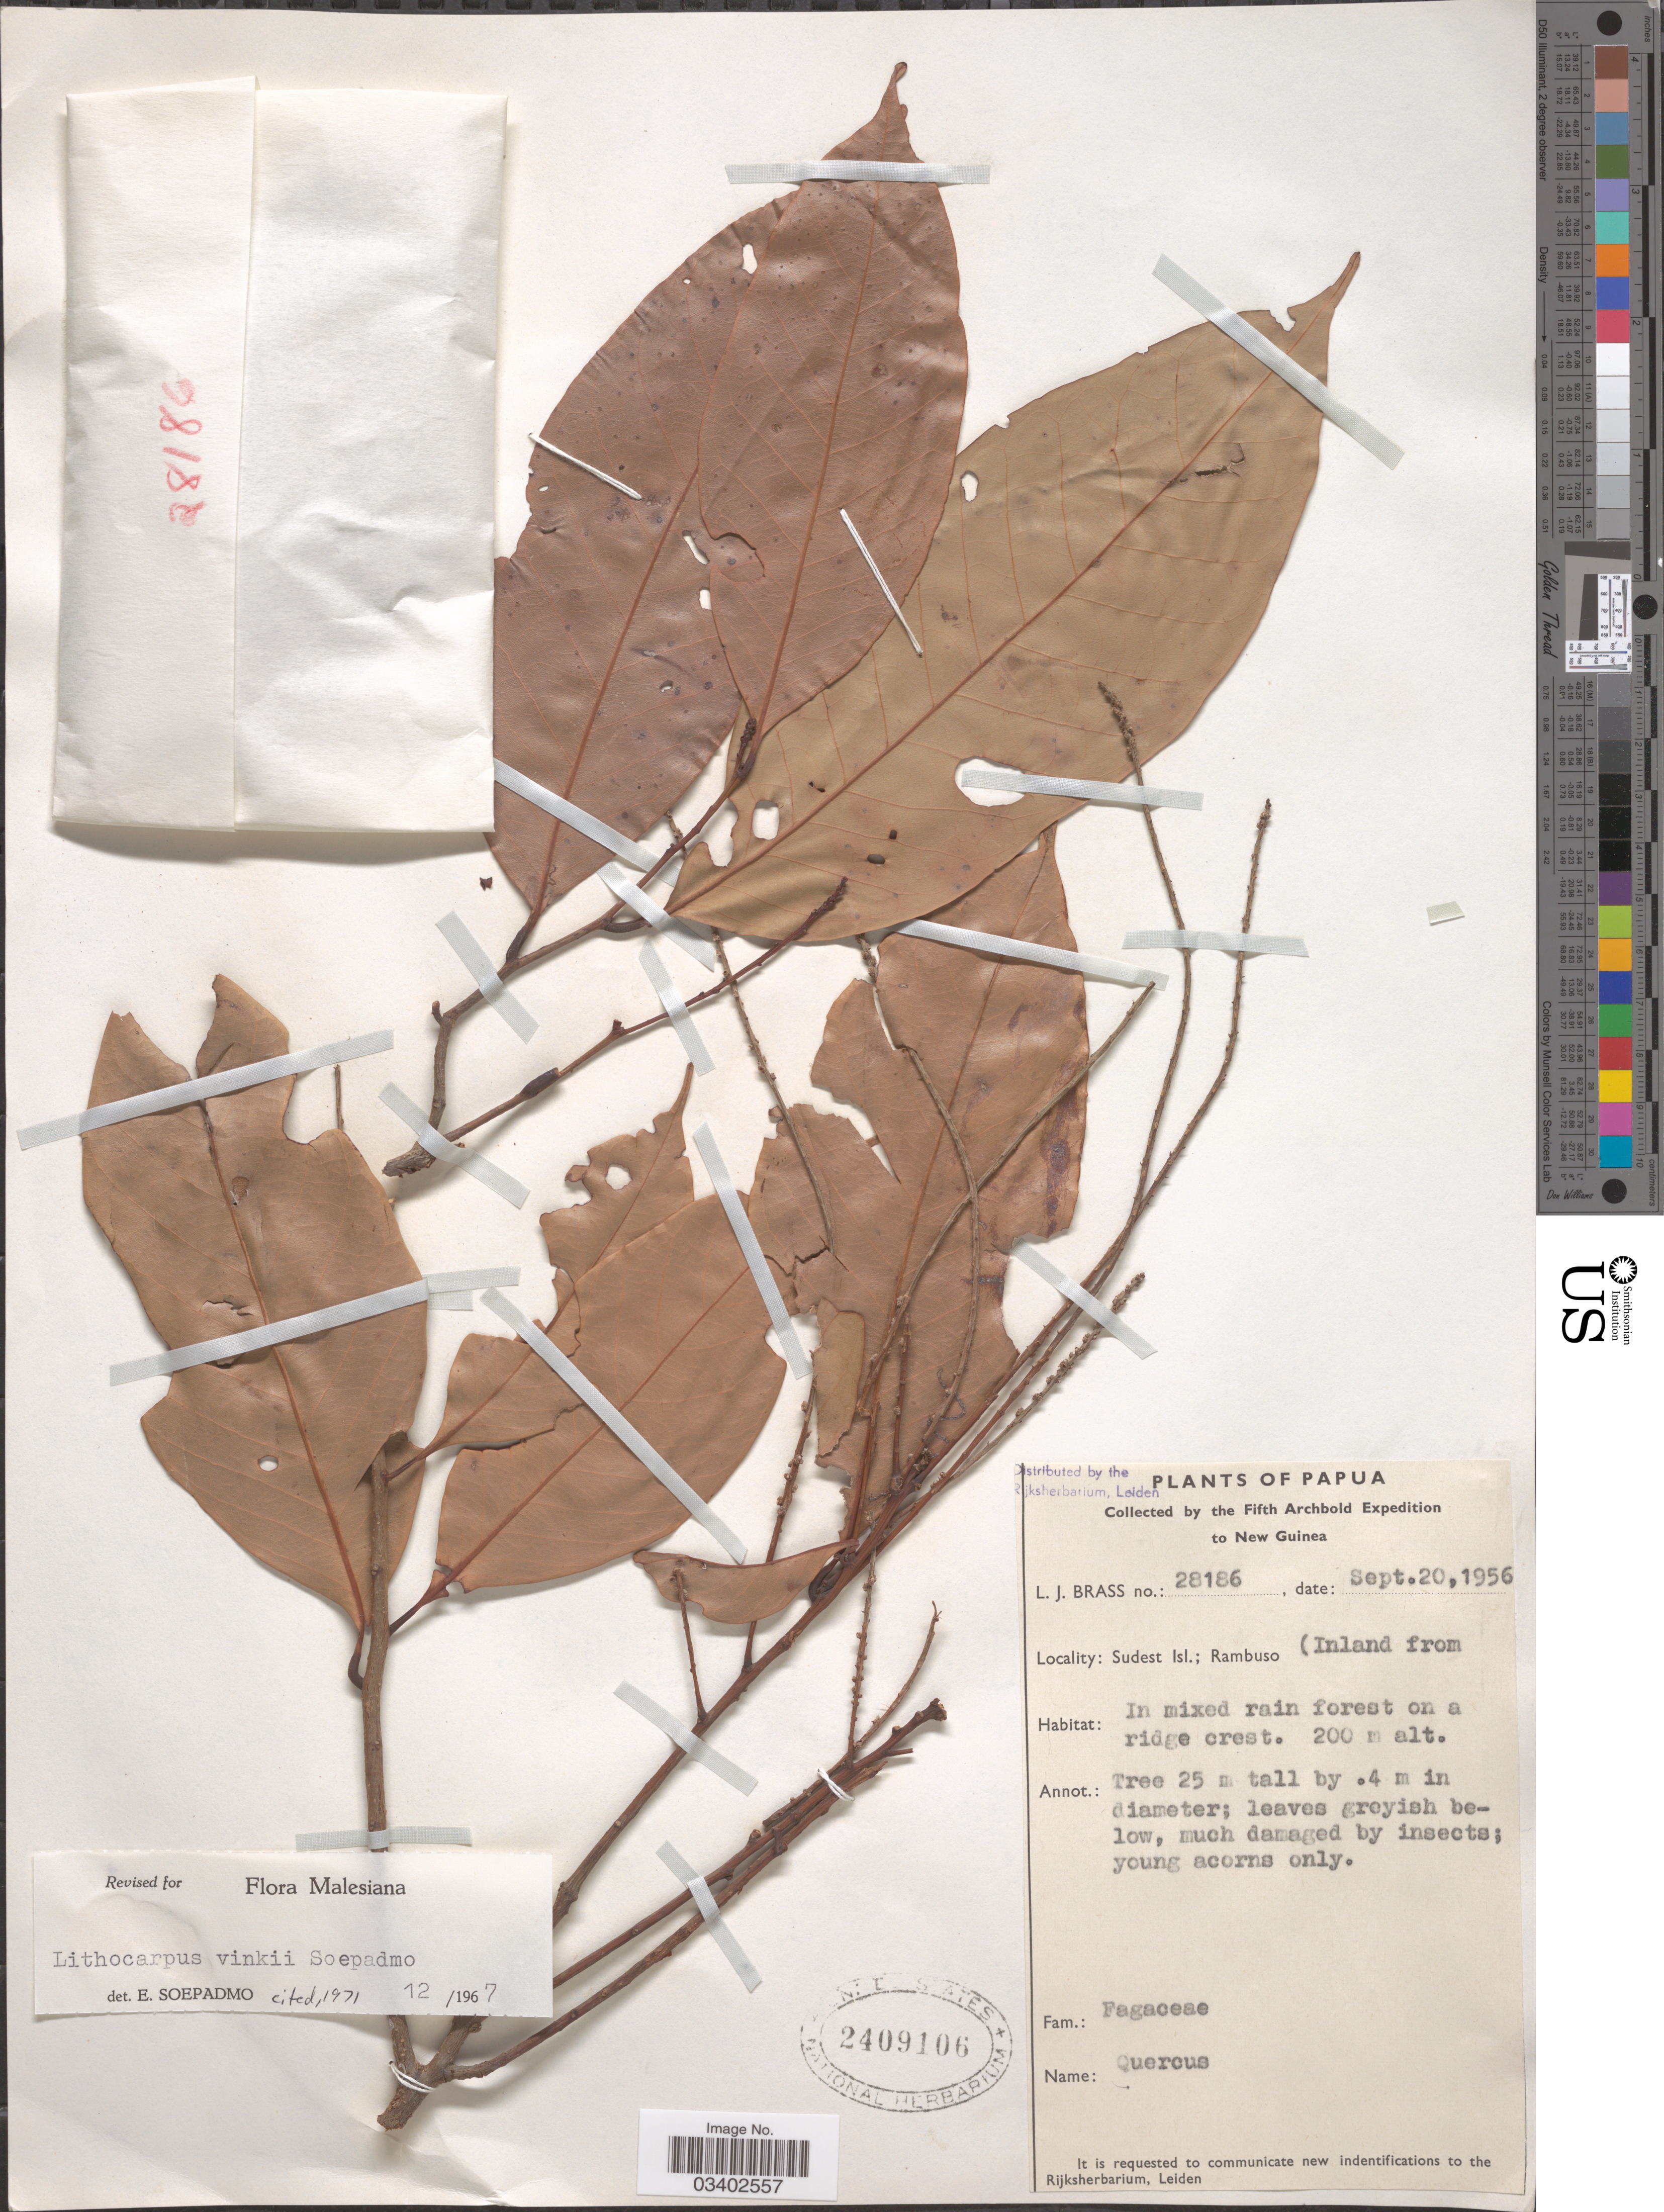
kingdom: Plantae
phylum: Tracheophyta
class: Magnoliopsida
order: Fagales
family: Fagaceae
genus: Lithocarpus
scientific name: Lithocarpus vinkii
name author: Soepadmo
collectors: L. J. Brass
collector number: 28186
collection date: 1956-09-20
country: Papua New Guinea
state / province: Milne Bay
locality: Papua. New Guinea. Sudest Isl.; Rambuso.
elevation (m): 200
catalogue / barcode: US 2409106